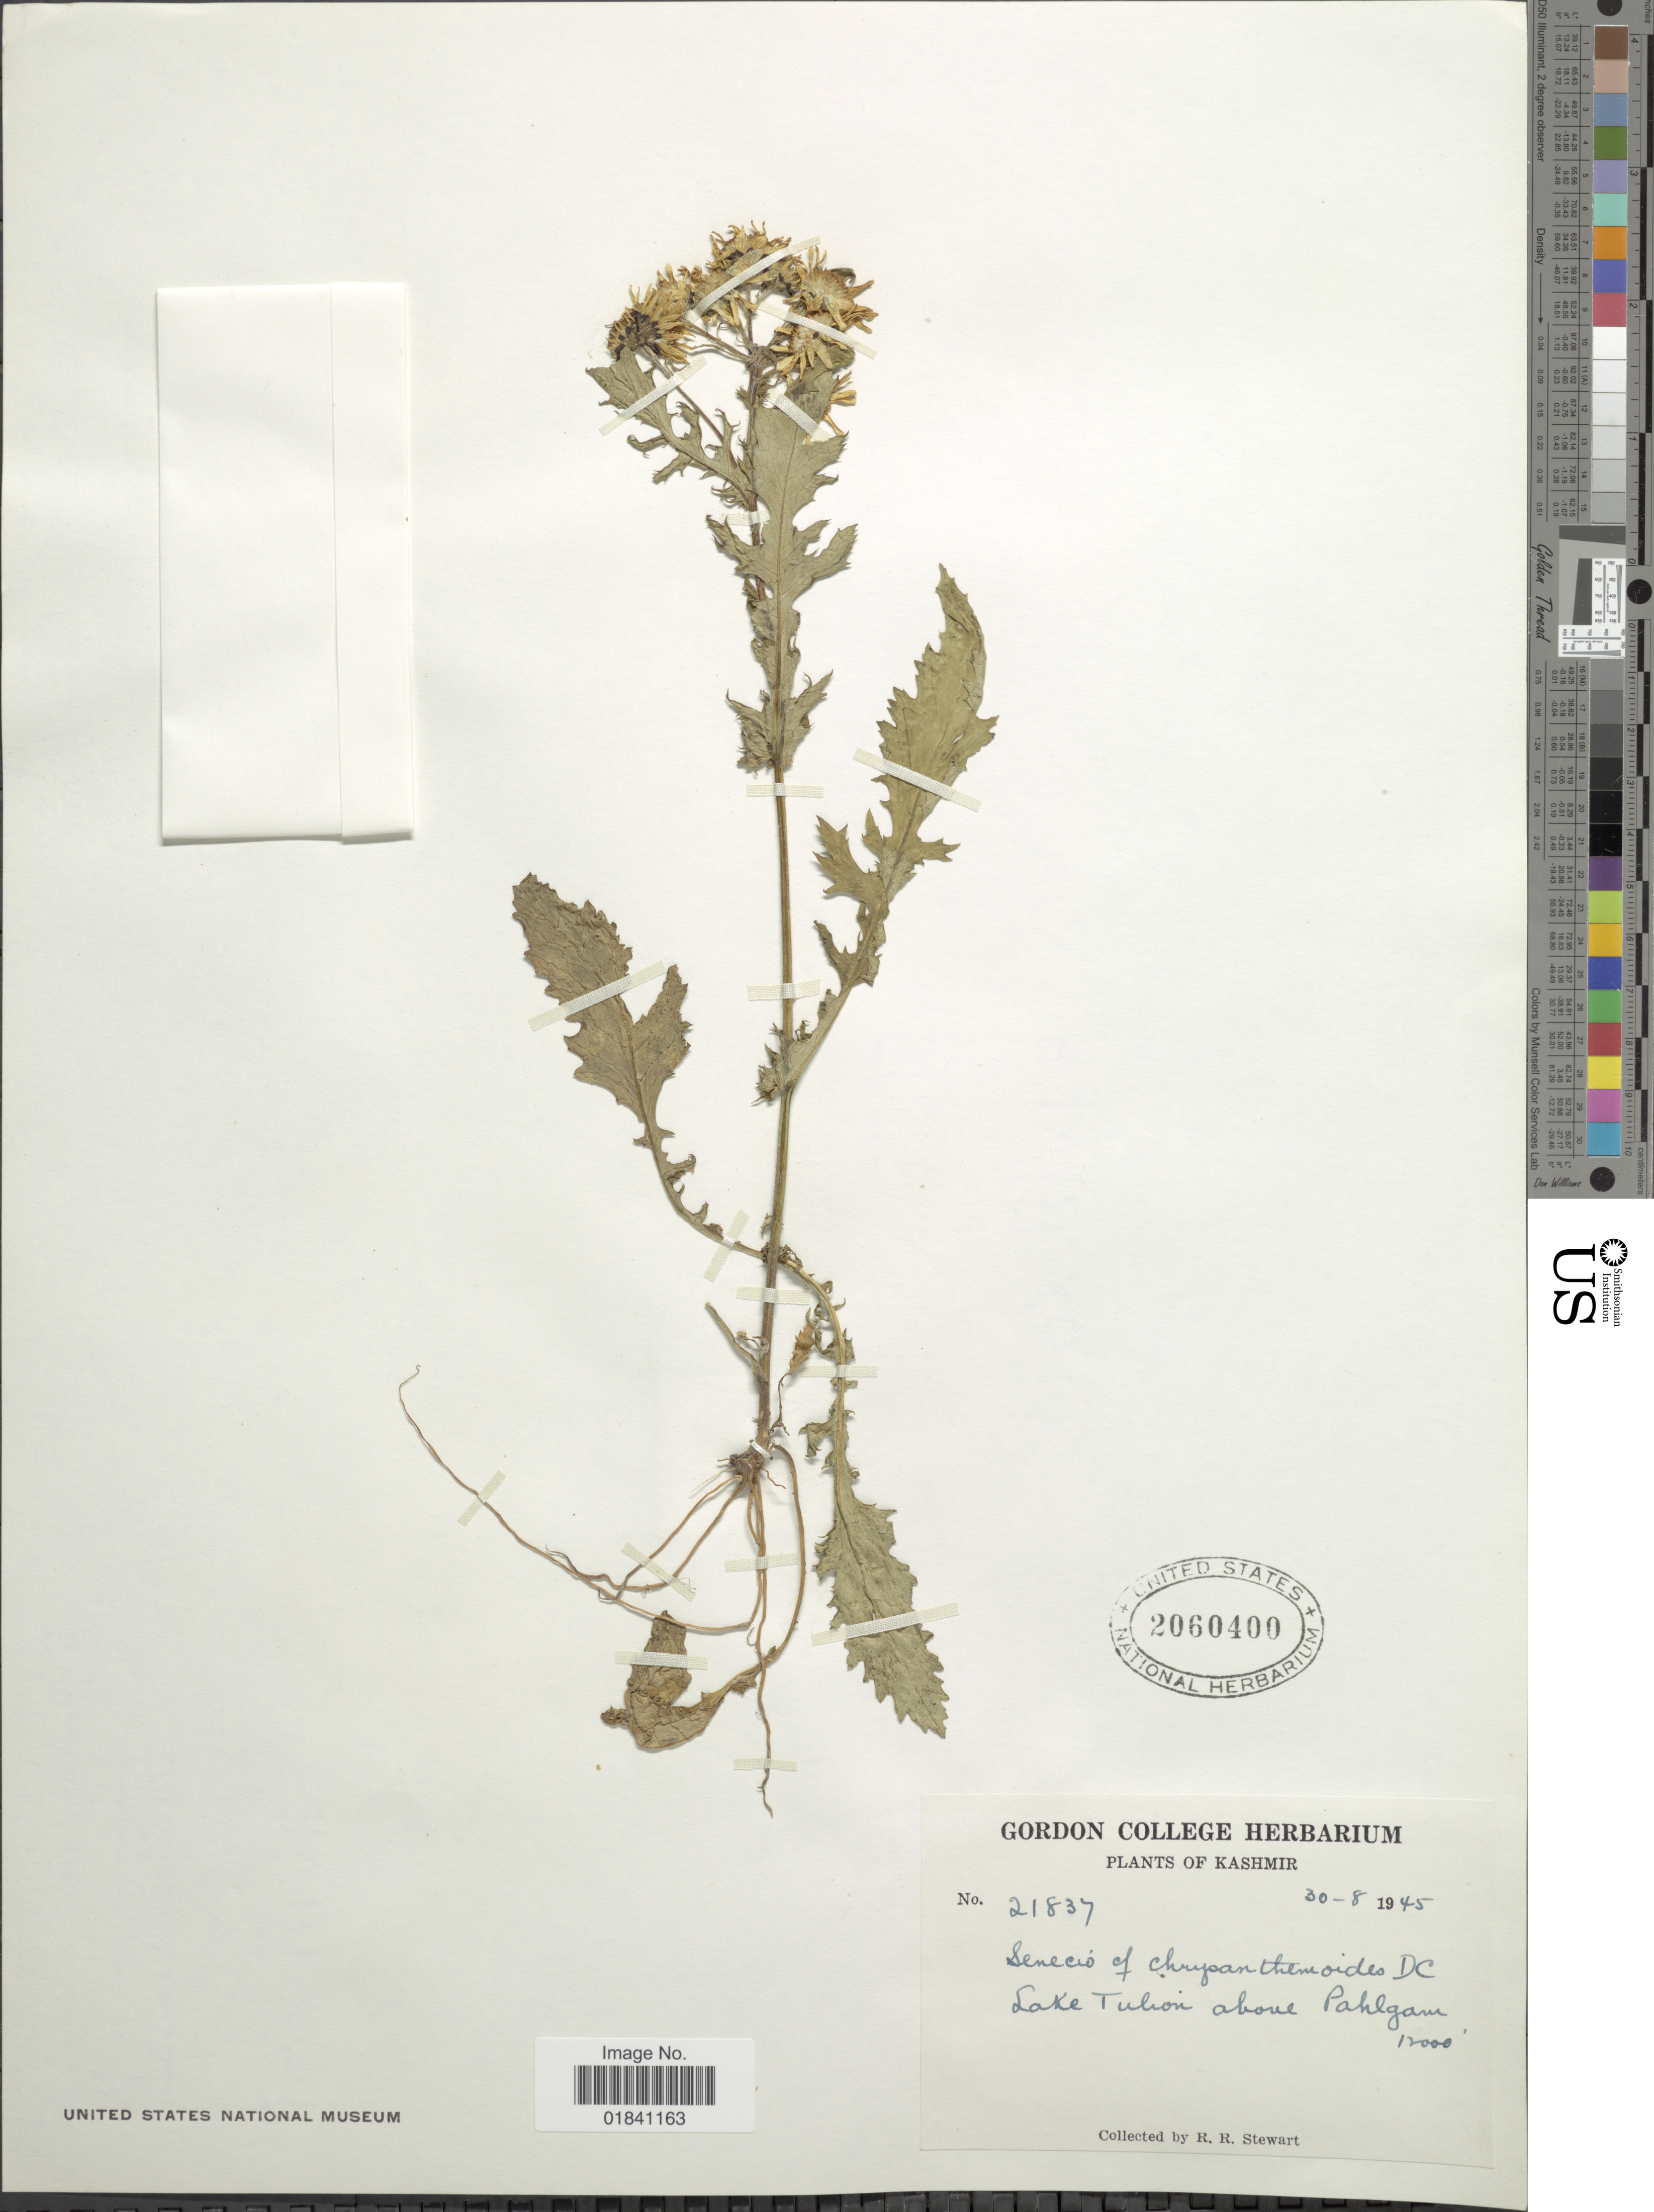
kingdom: Plantae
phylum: Tracheophyta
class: Magnoliopsida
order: Asterales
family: Asteraceae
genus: Senecio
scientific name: Senecio chrysanthemoides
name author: DC.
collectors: R. R. Stewart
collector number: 21837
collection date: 1945-08-30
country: India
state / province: Jammu and Kashmir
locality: Lake Tulion above Pahlgam. Kashmir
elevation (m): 3658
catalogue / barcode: US 2060400